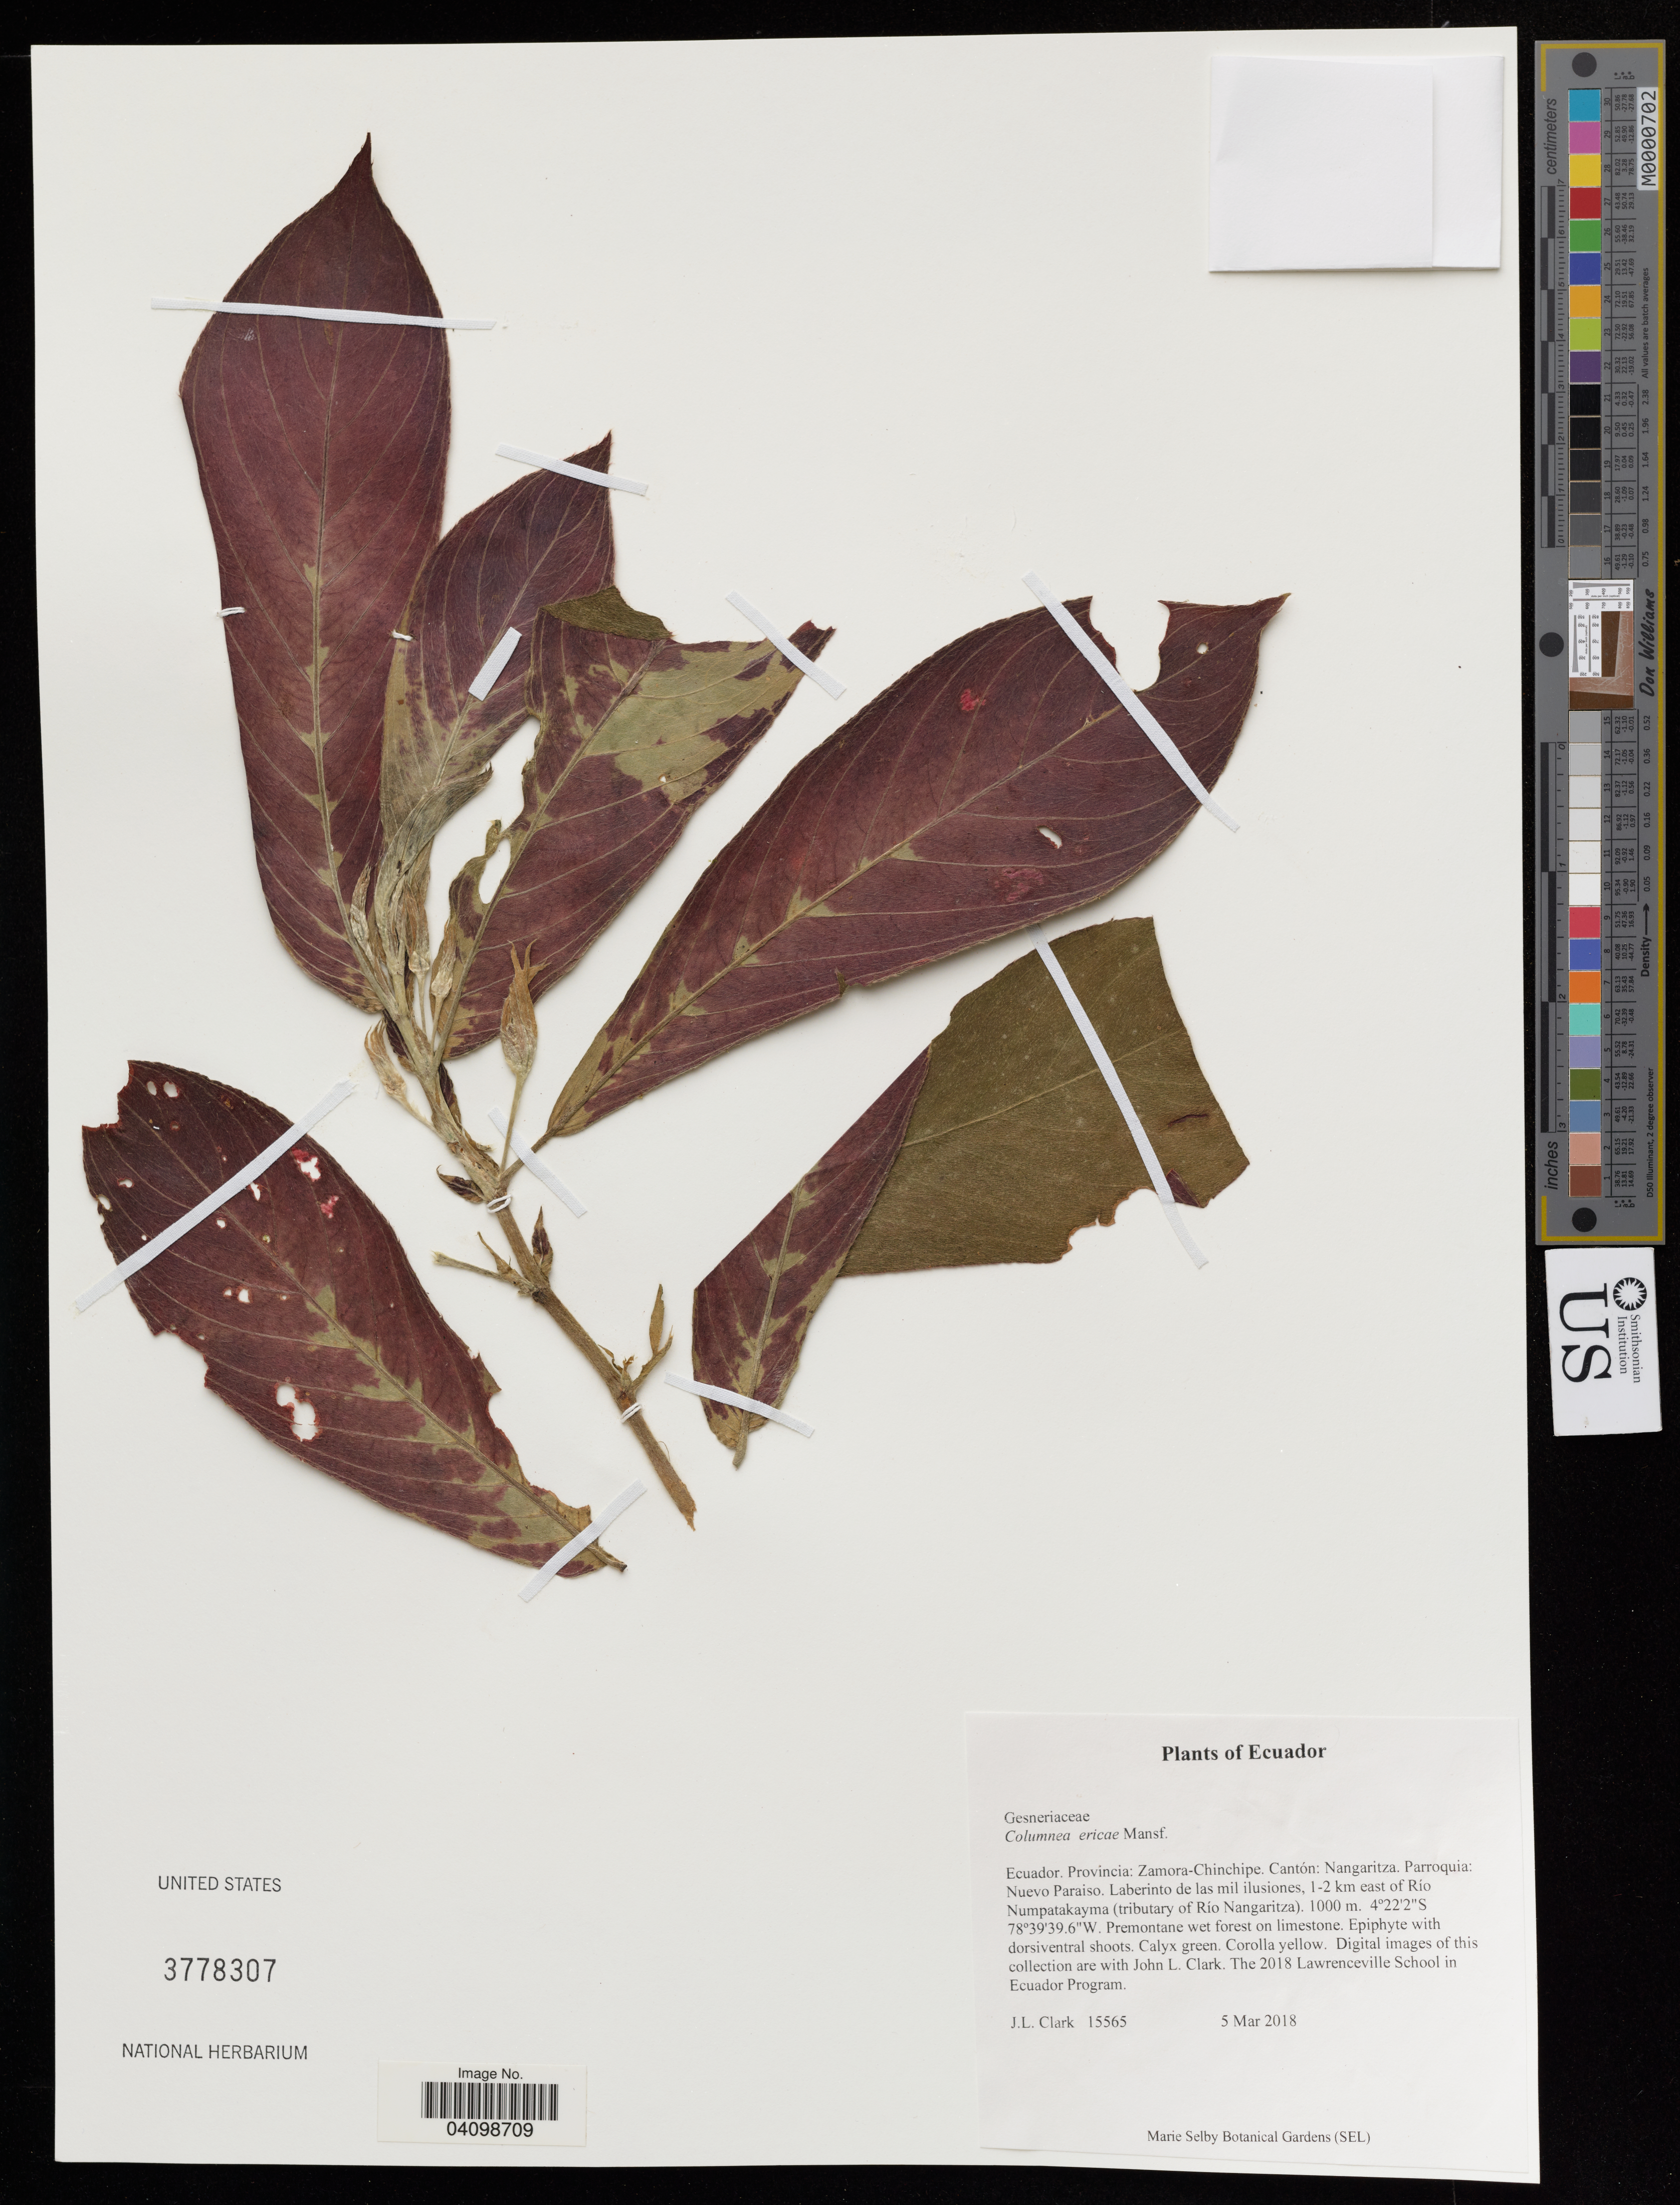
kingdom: Plantae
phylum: Tracheophyta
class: Magnoliopsida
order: Lamiales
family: Gesneriaceae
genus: Columnea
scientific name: Columnea ericae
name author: Mansf.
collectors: J. Clark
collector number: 15565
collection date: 2018-03-05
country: Ecuador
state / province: Zamora-Chinchipe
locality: Zamora-Chinchipe. Cantón: Nangaritza. Parroquia: Nuevo Paraiso. Laberinto de las mil ilusiones, 1-2 km east of Río Numpatakayma (tributary of Río Nangaritza).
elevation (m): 1000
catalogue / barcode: US 3778307